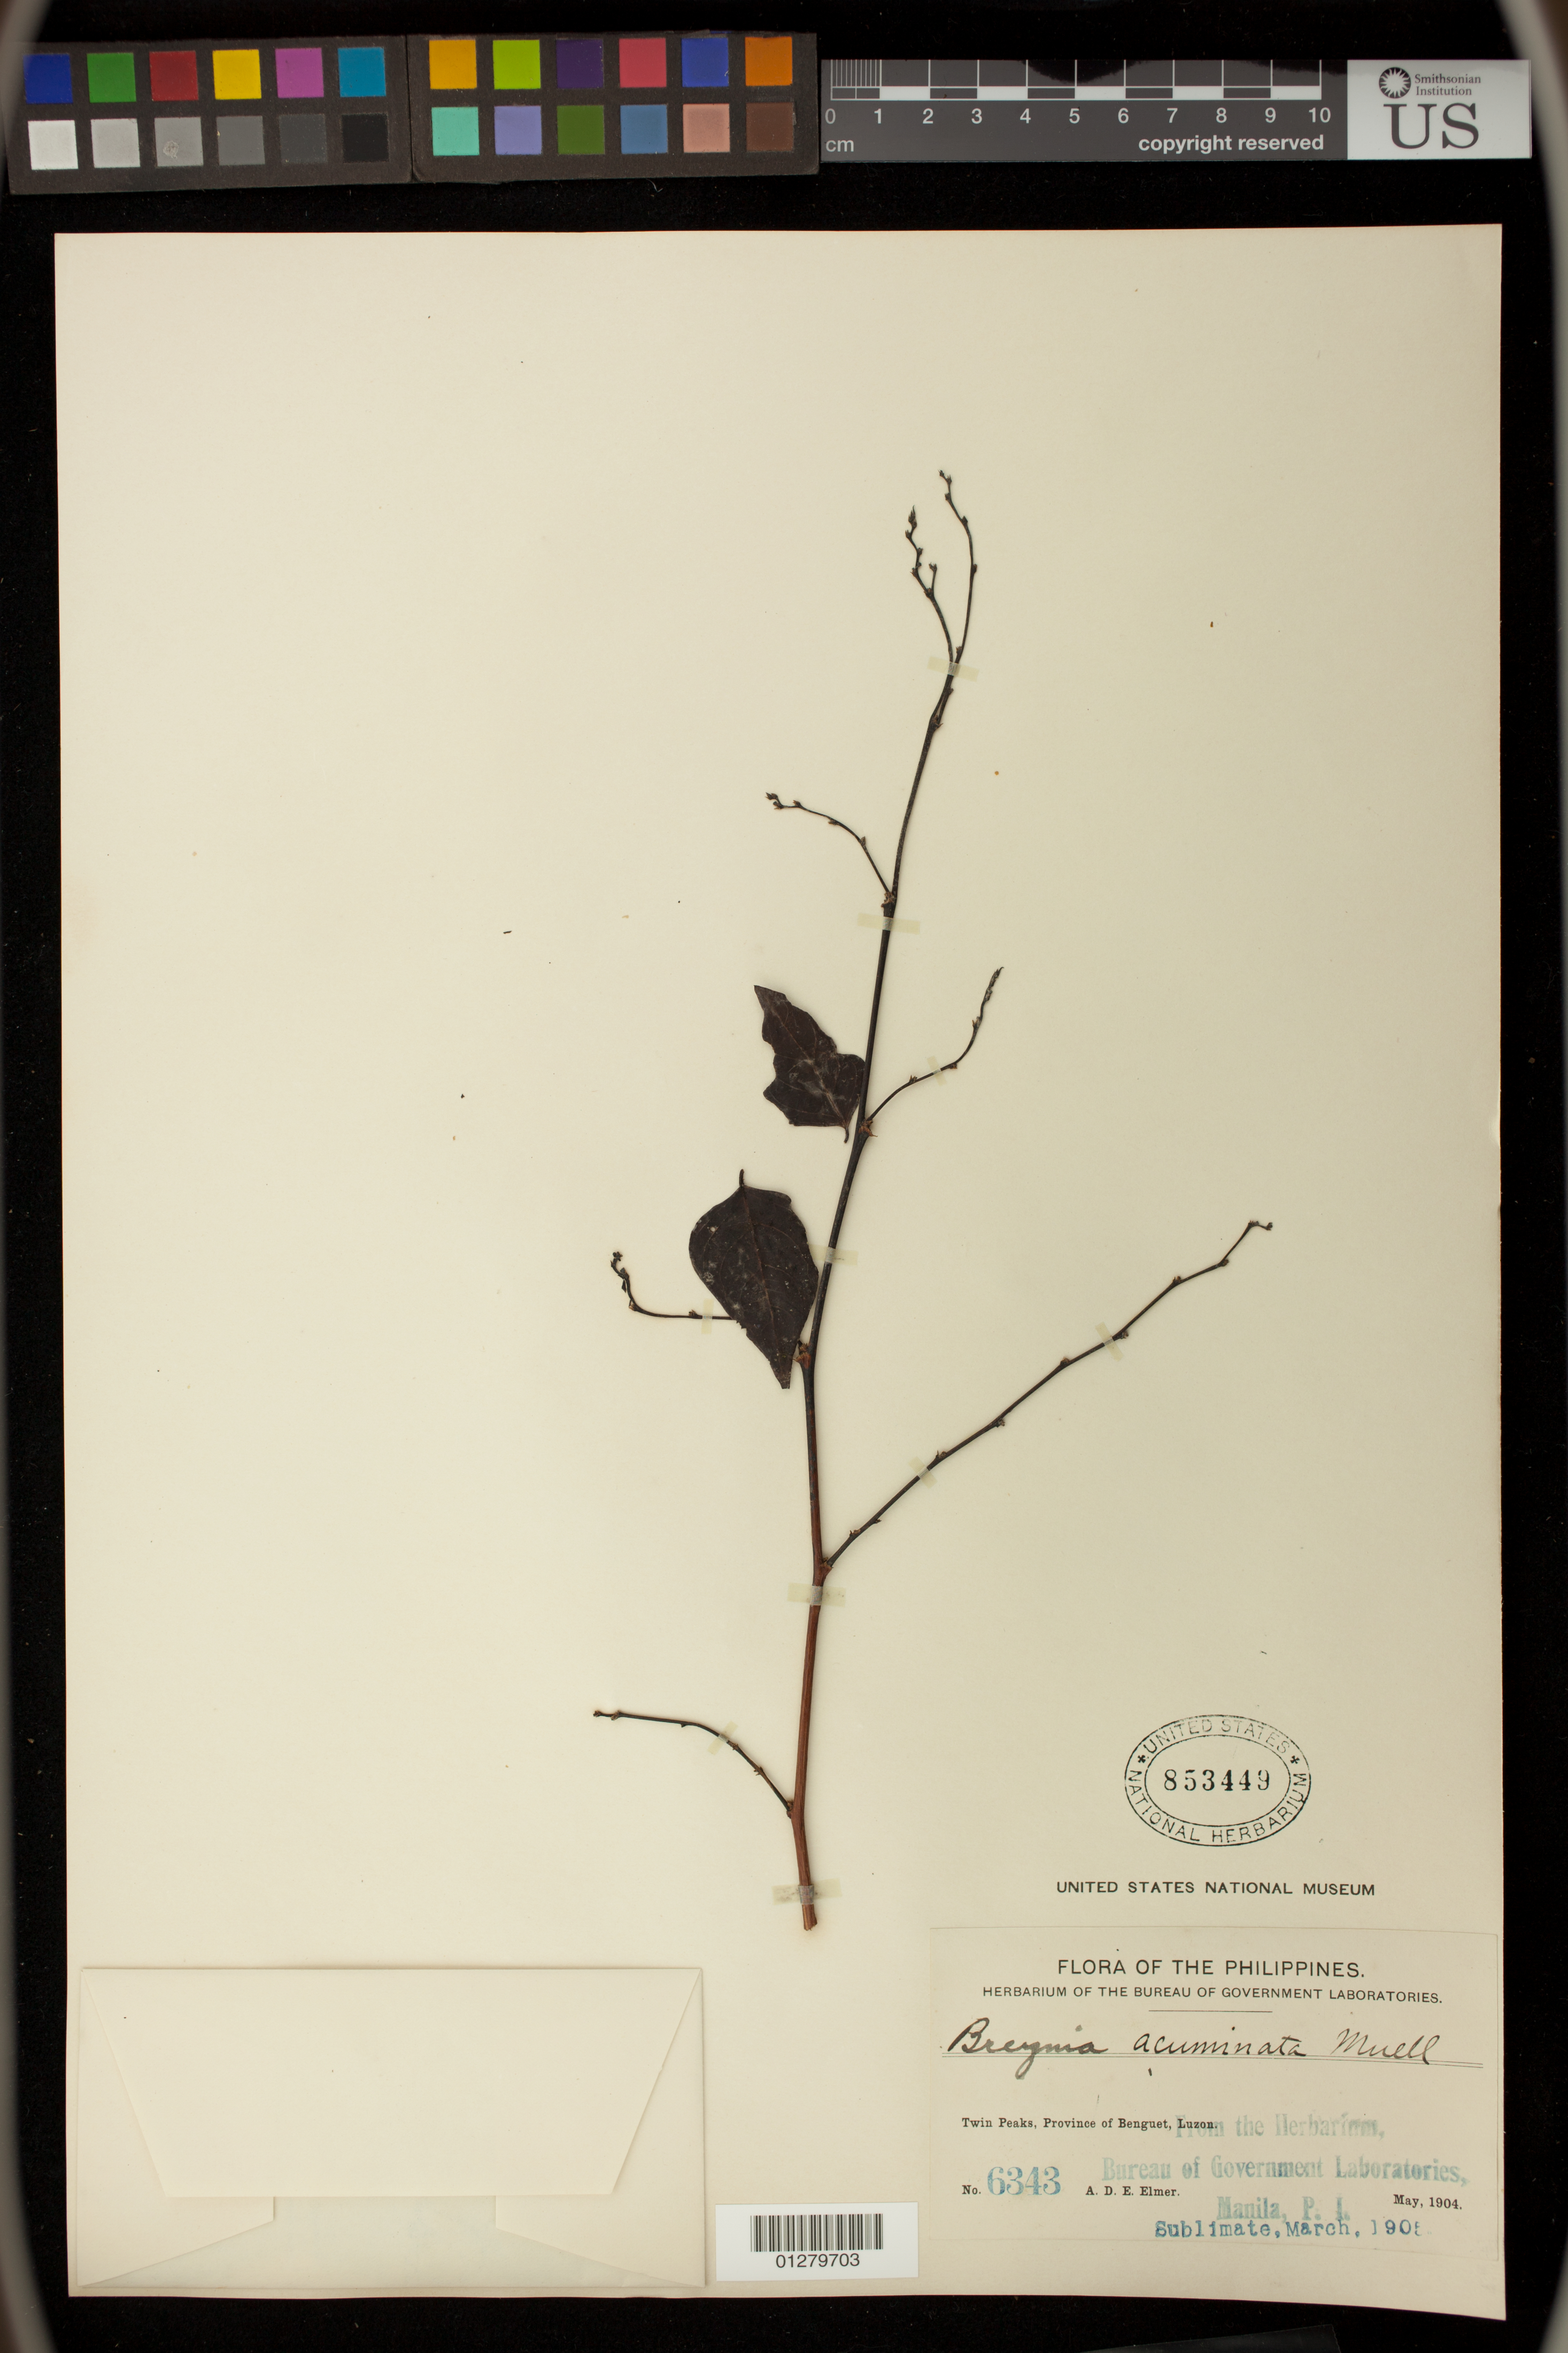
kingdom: Plantae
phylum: Tracheophyta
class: Magnoliopsida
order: Malpighiales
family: Phyllanthaceae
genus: Breynia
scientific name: Breynia racemosa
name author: (Blume) Müll. Arg.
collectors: A. D. E. Elmer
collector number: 6343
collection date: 1904-05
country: Philippines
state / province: Cordillera (Administrative Region)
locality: Twin Peaks, Benguet, Luzon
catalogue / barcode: US 853449